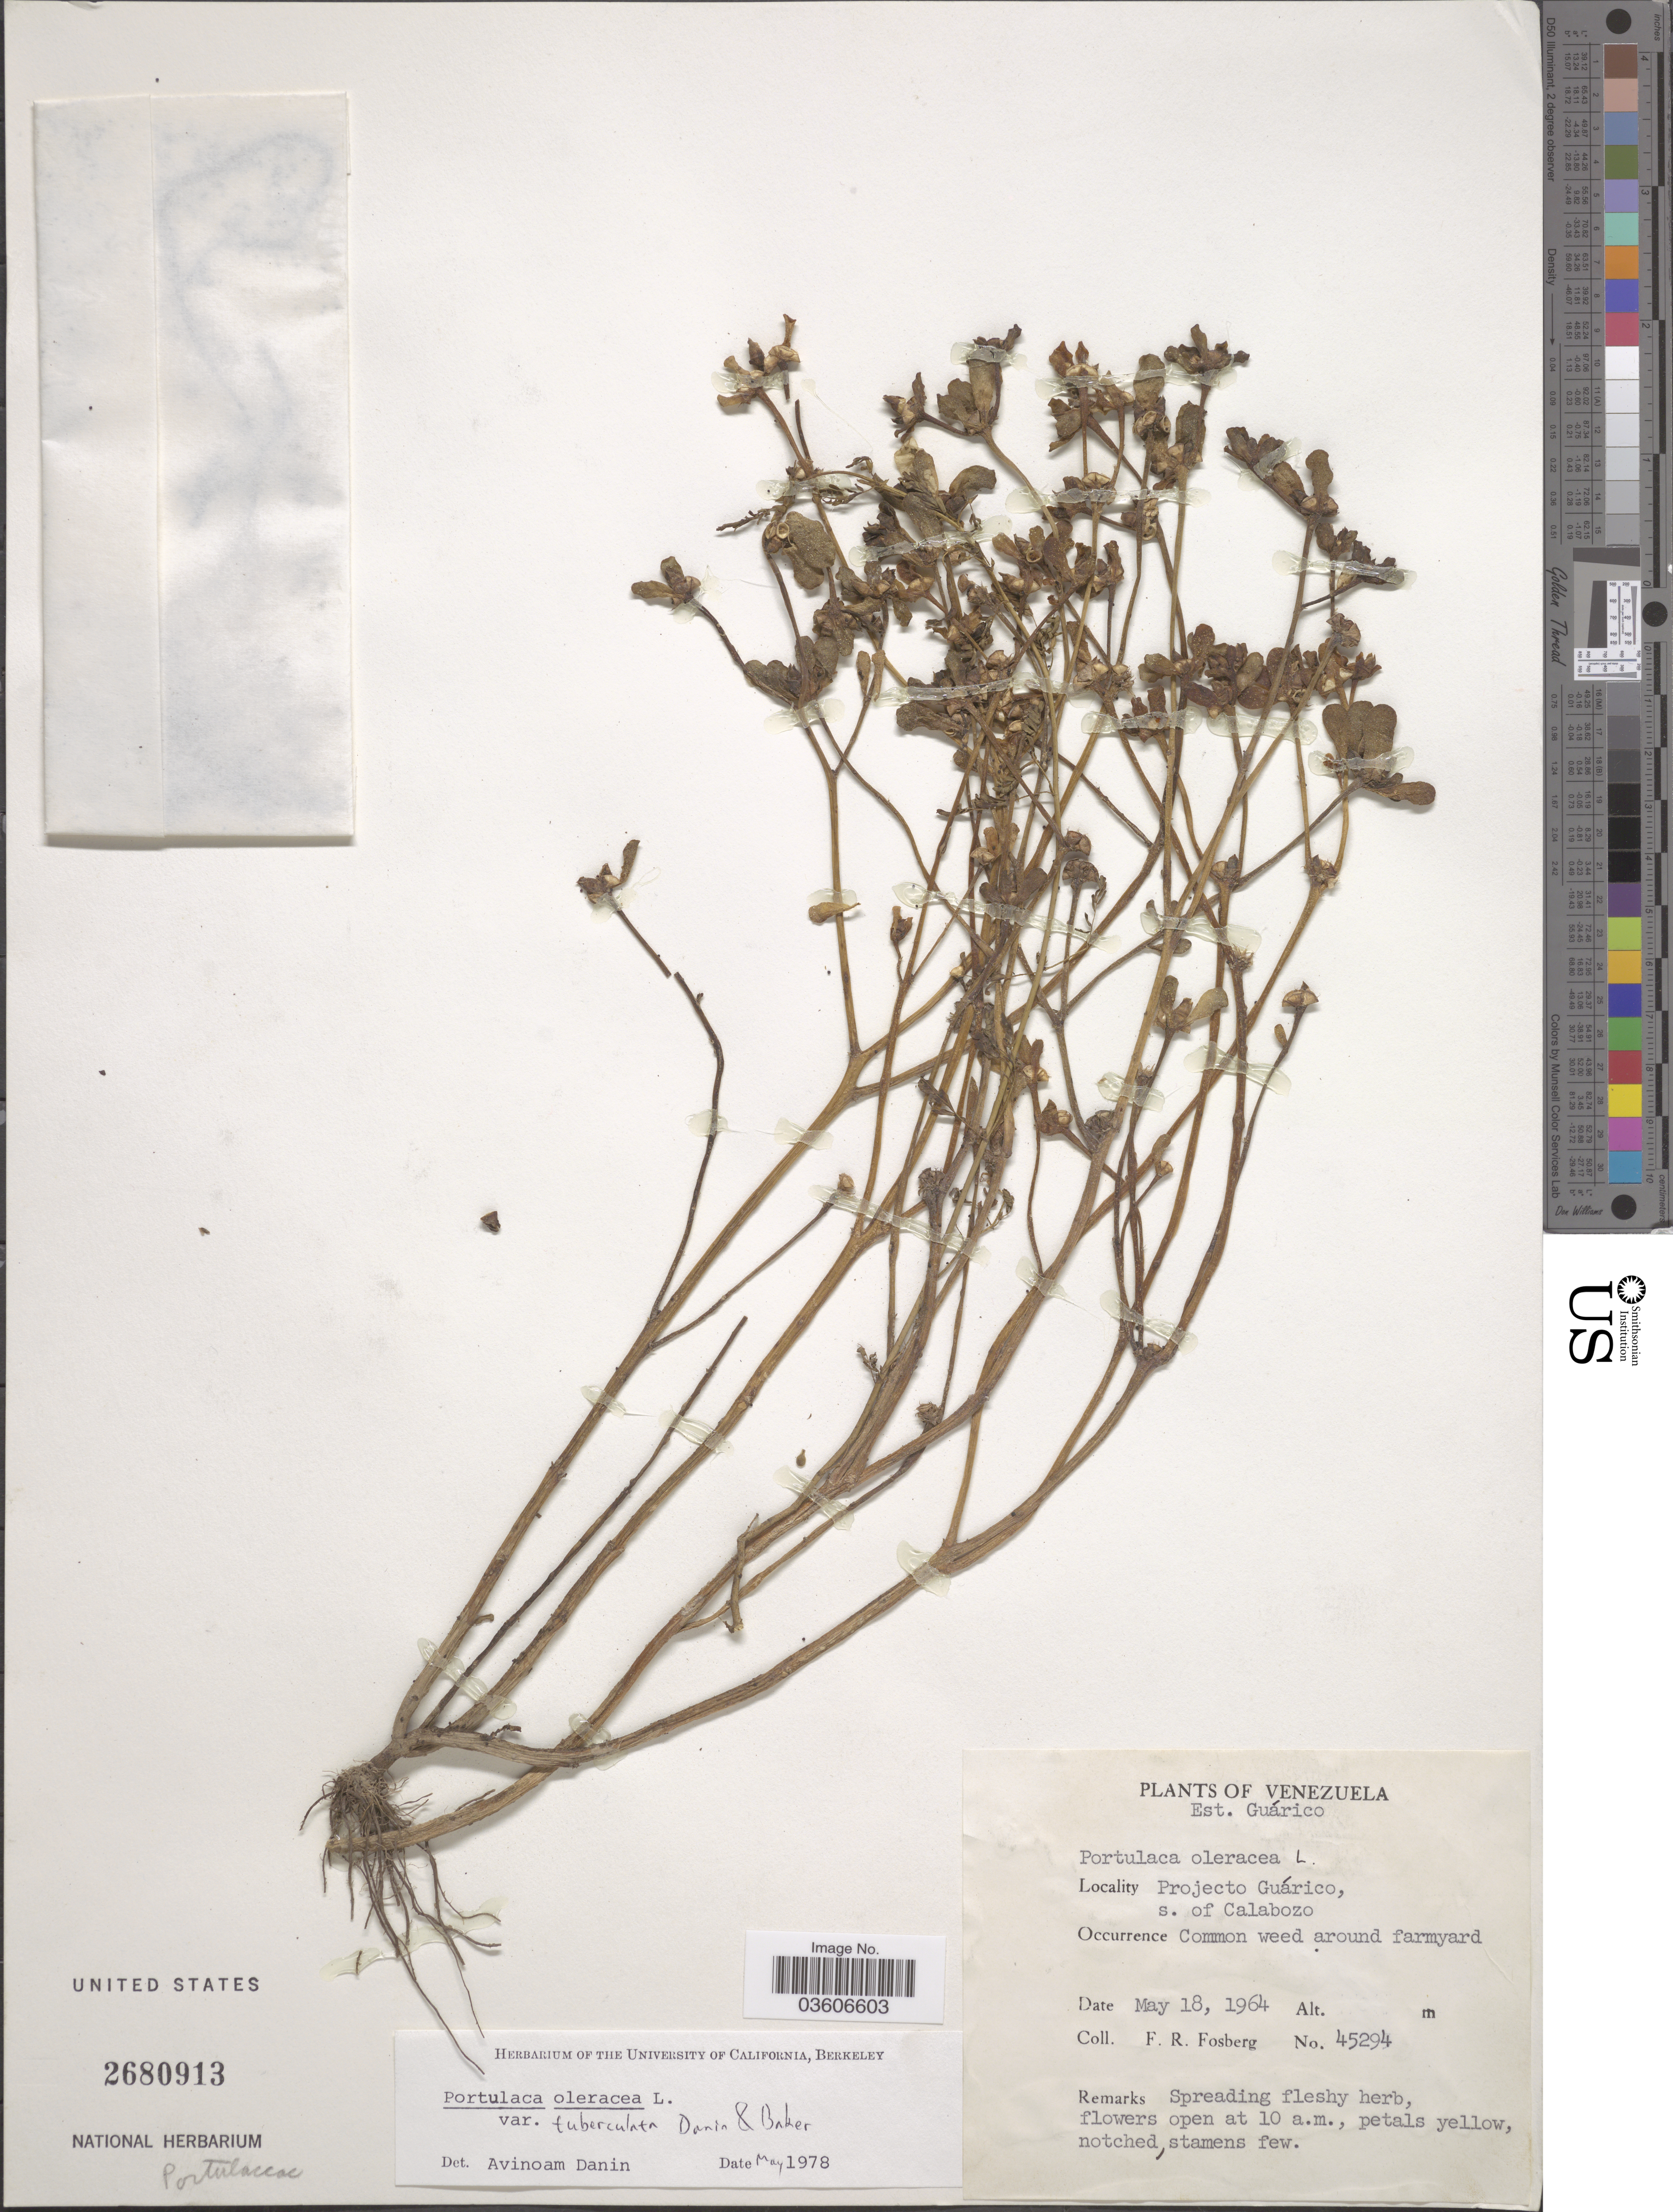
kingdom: Plantae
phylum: Tracheophyta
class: Magnoliopsida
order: Caryophyllales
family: Portulacaceae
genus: Portulaca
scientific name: Portulaca oleracea var. tuberculata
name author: Danin & H.G. Baker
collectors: F. R. Fosberg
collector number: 45294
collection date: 1964-05-18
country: Venezuela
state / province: Guárico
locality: Projecto Guárico, s. of Calabozo.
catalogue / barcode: US 2680913